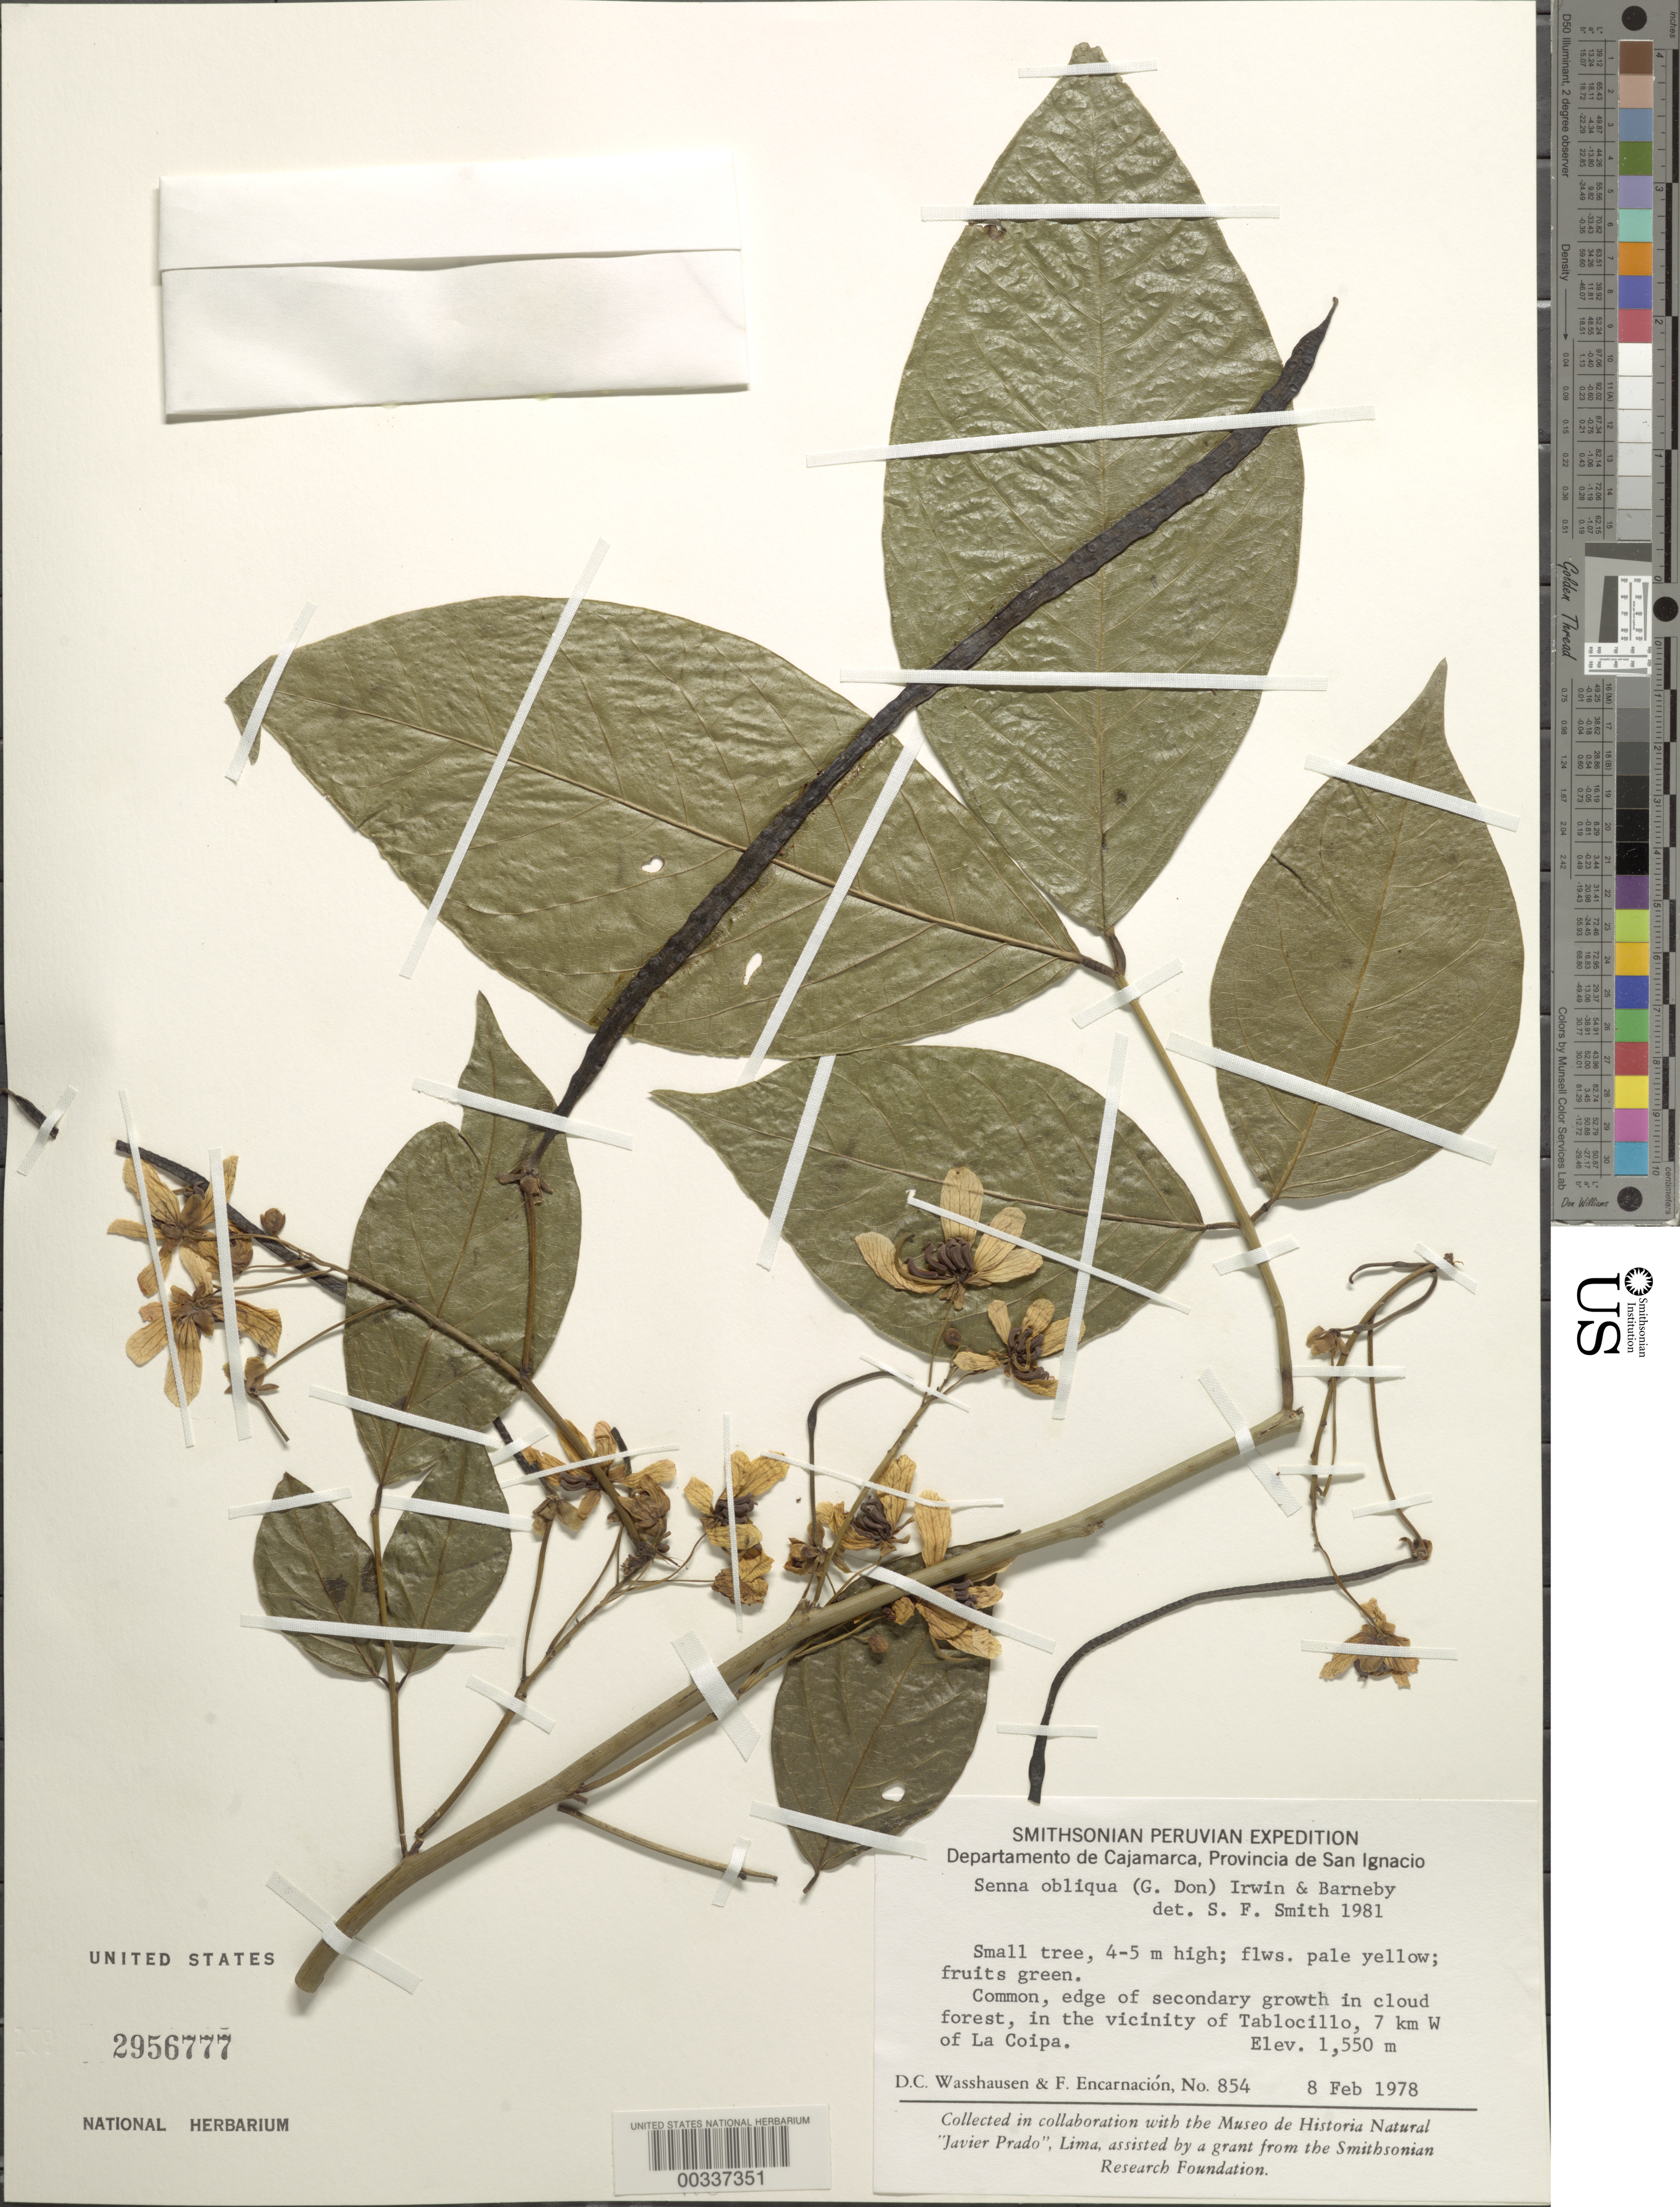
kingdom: Plantae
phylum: Tracheophyta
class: Magnoliopsida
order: Fabales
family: Fabaceae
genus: Senna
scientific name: Senna obliqua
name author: (G. Don) H.S. Irwin & Barneby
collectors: D. C. Wasshausen & F. Encarnación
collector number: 854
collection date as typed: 08 Feb 1978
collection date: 1978-02-08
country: Peru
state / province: Cajamarca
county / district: San Ignacio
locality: in the vicinity of Tablocillo, 7 km W of La Coipa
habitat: Edge of secondary growth in cloud forest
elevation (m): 1550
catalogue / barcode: US 2956777